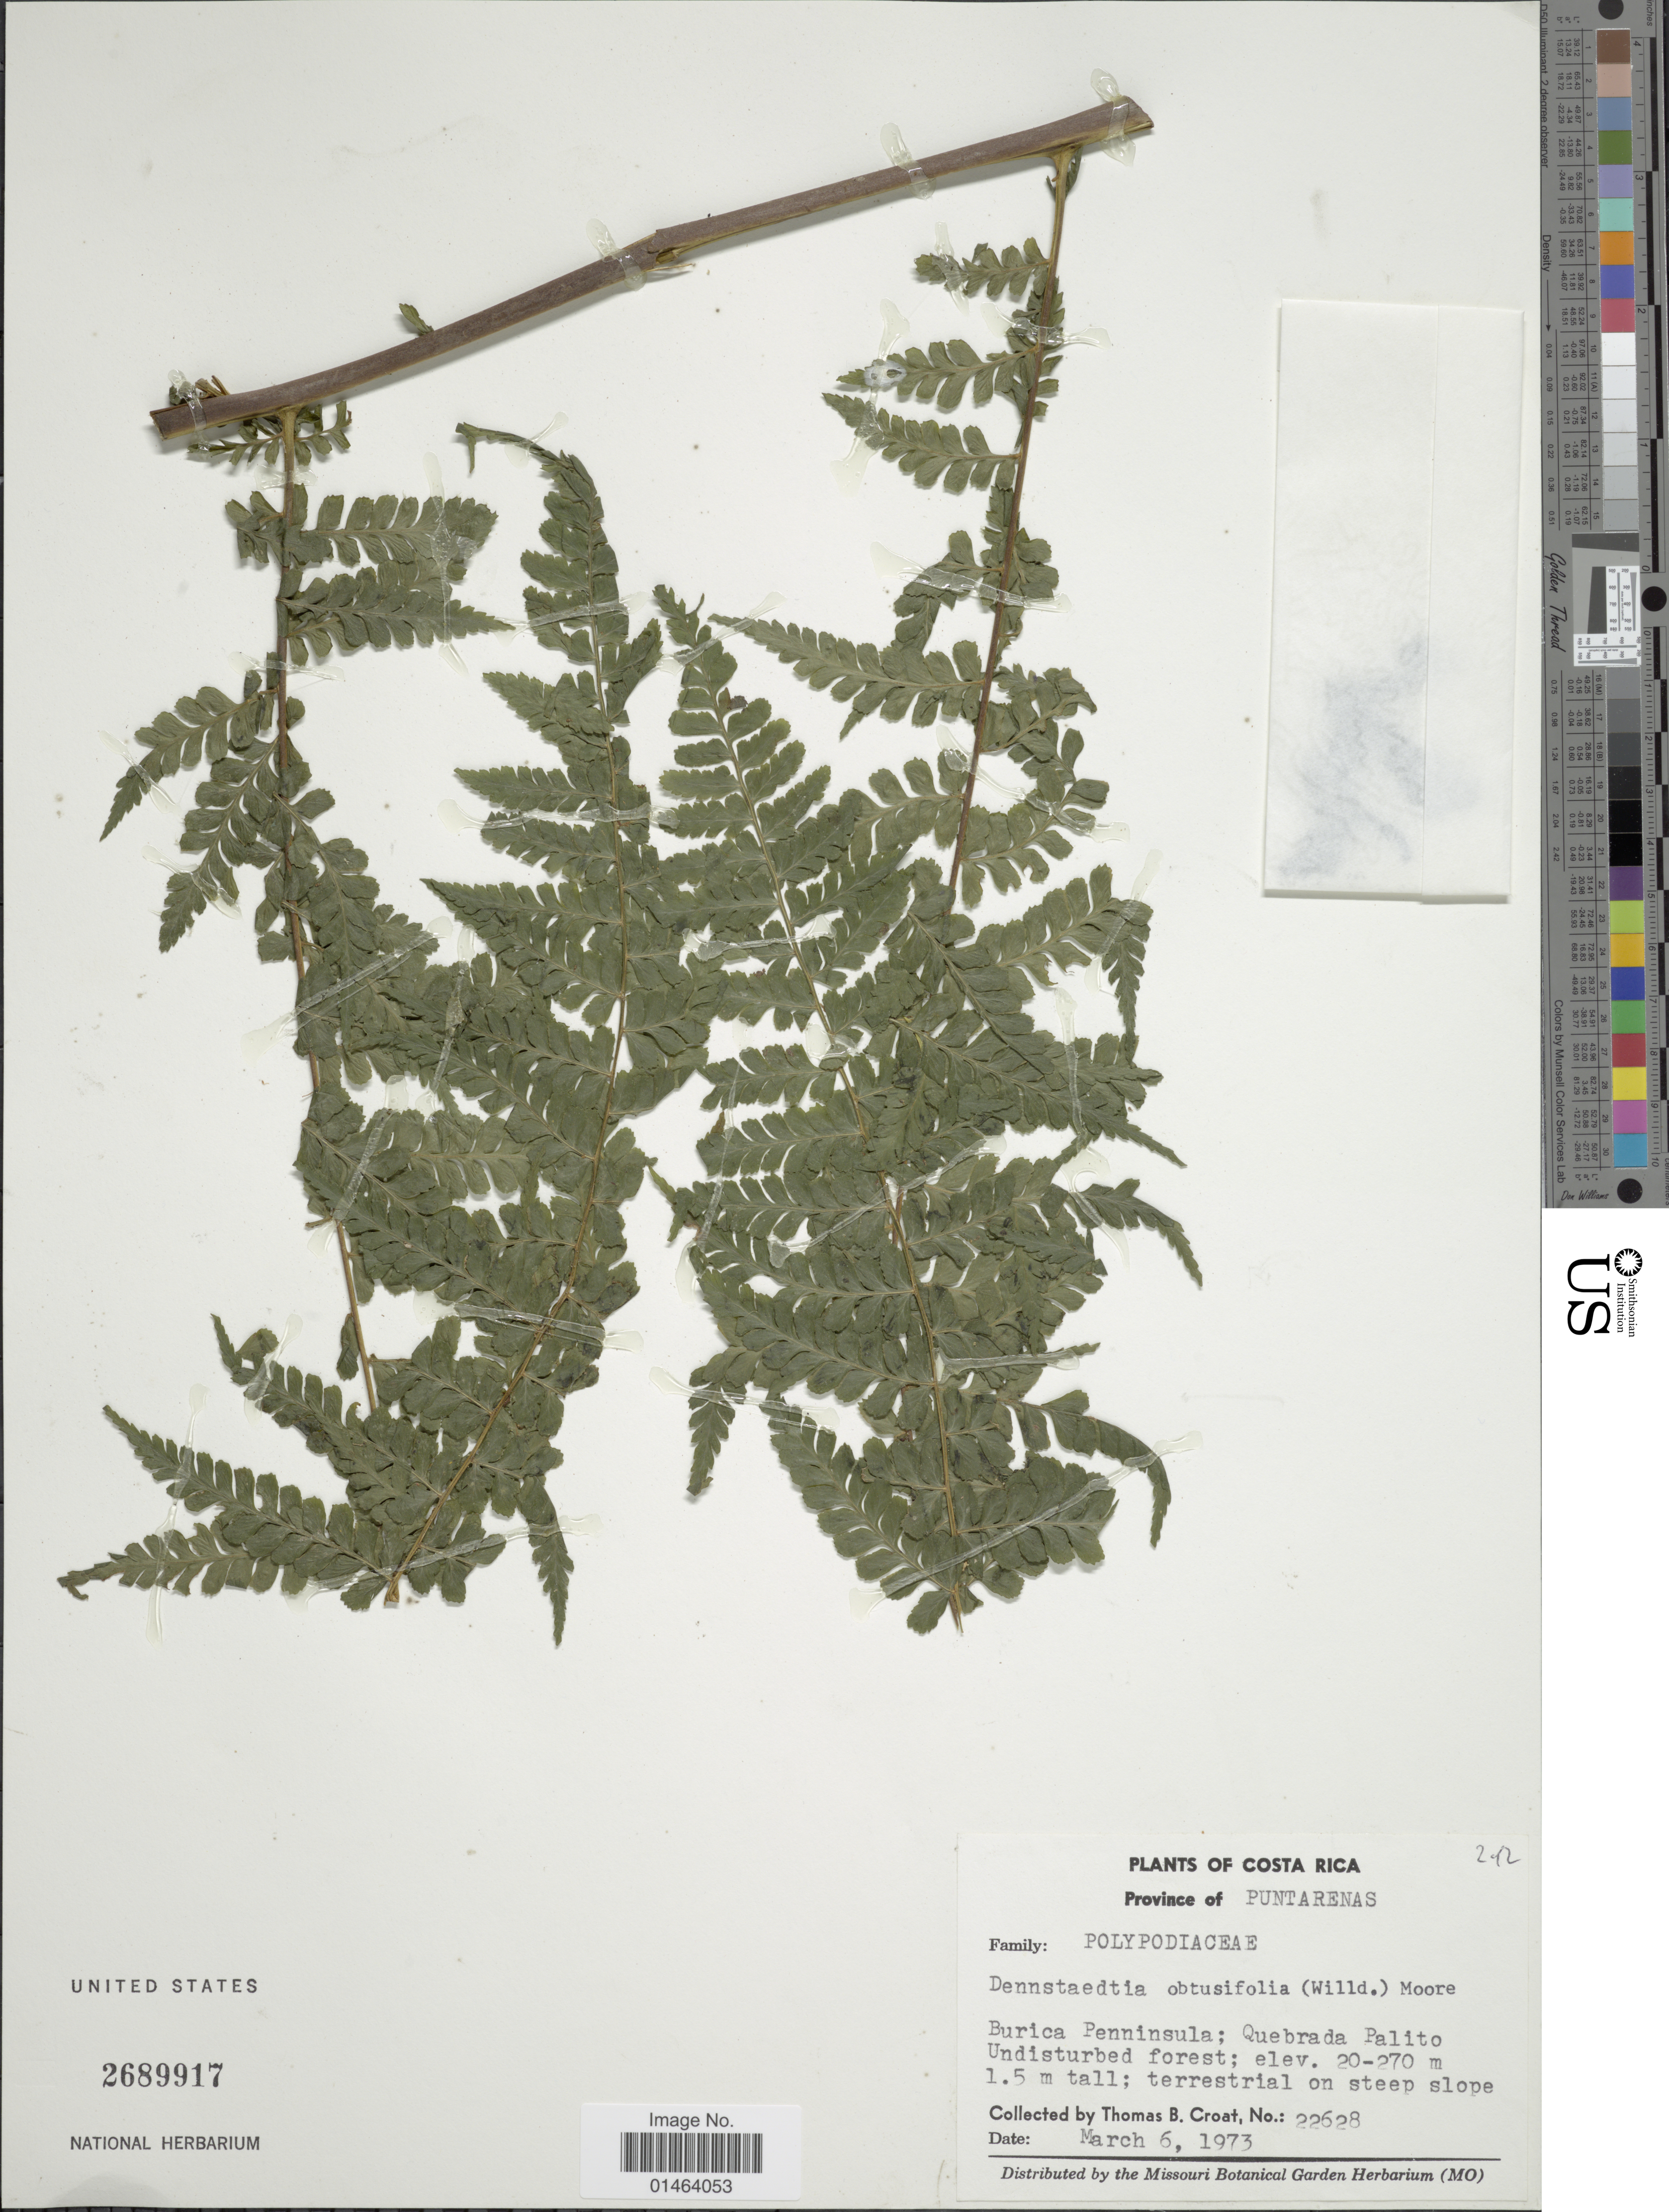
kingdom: Plantae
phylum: Tracheophyta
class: Polypodiopsida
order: Polypodiales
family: Dennstaedtiaceae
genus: Dennstaedtia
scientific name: Dennstaedtia dissecta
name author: (Sw.) T. Moore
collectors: T. B. Croat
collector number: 22628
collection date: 1973-03-06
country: Costa Rica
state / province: Puntarenas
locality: Costa Rica, Burica Penninsula; Quebrada Palito Undisturbed forest.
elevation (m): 20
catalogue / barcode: US 2689917